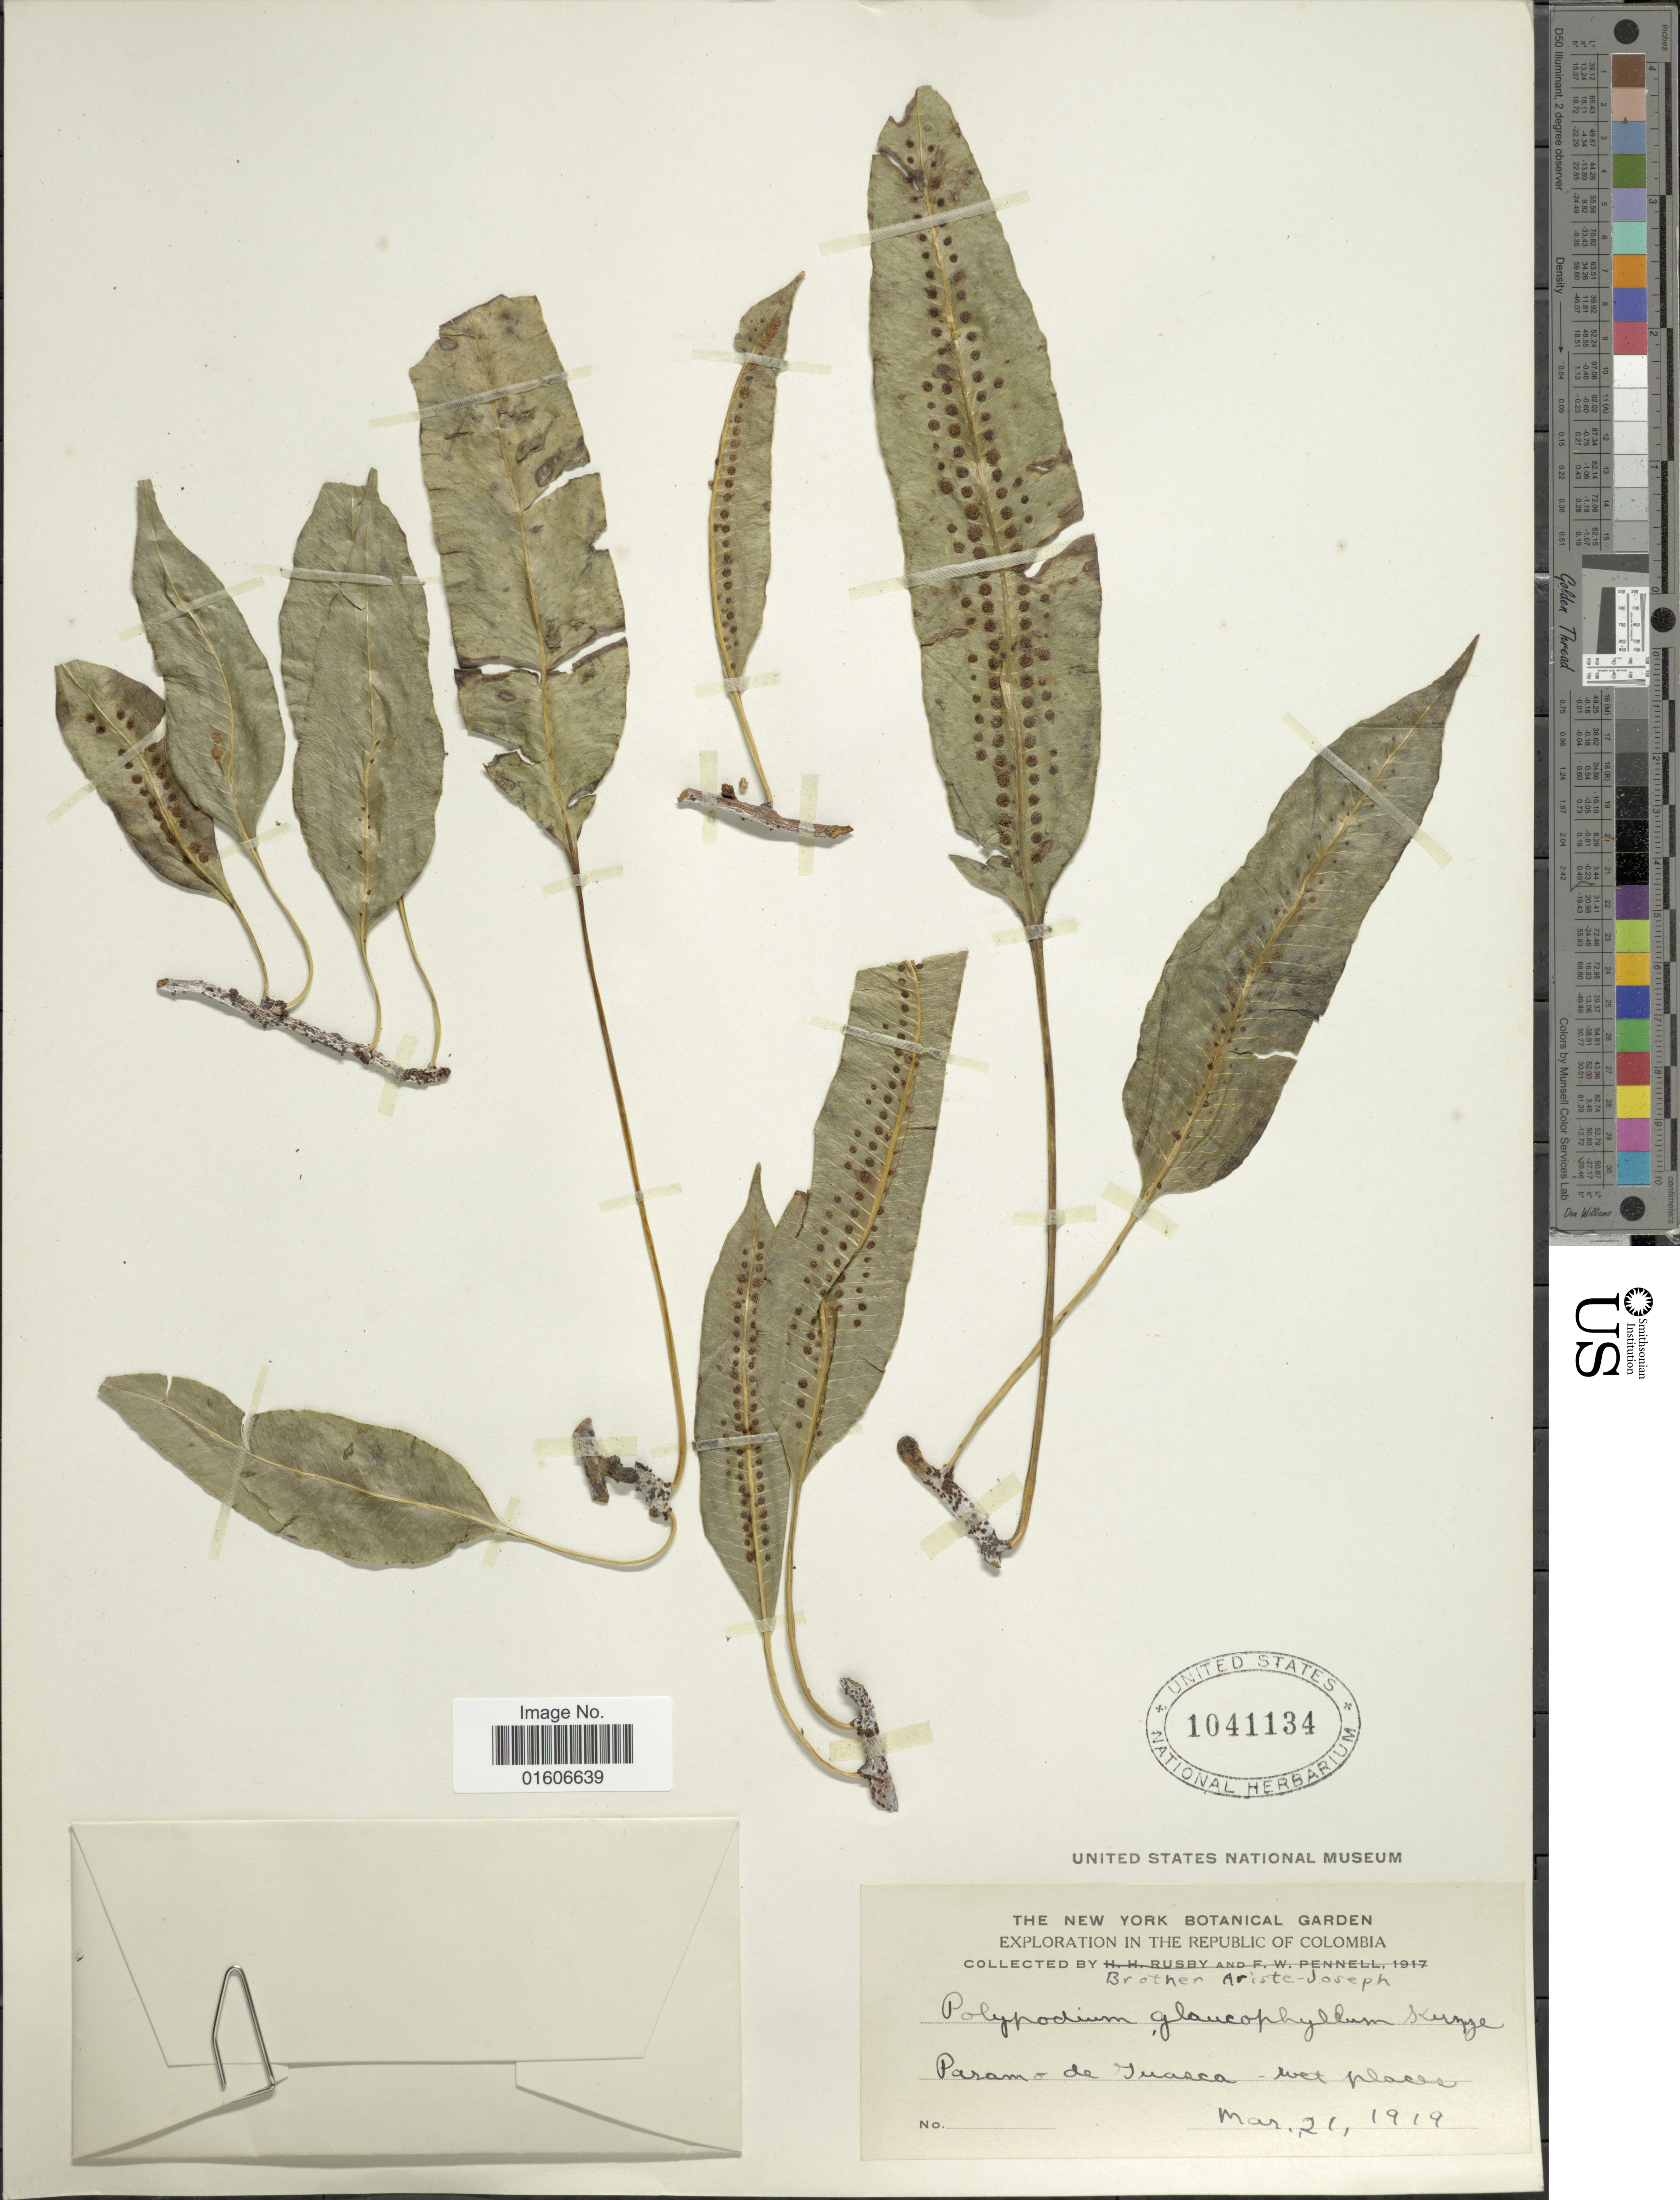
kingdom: Plantae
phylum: Tracheophyta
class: Polypodiopsida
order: Polypodiales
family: Polypodiaceae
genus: Serpocaulon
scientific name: Serpocaulon levigatum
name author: (Cav.) A.R. Sm.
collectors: Bro. Ariste-Joseph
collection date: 1919-03-21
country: Colombia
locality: Paramo de Guasco.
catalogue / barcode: US 1041134